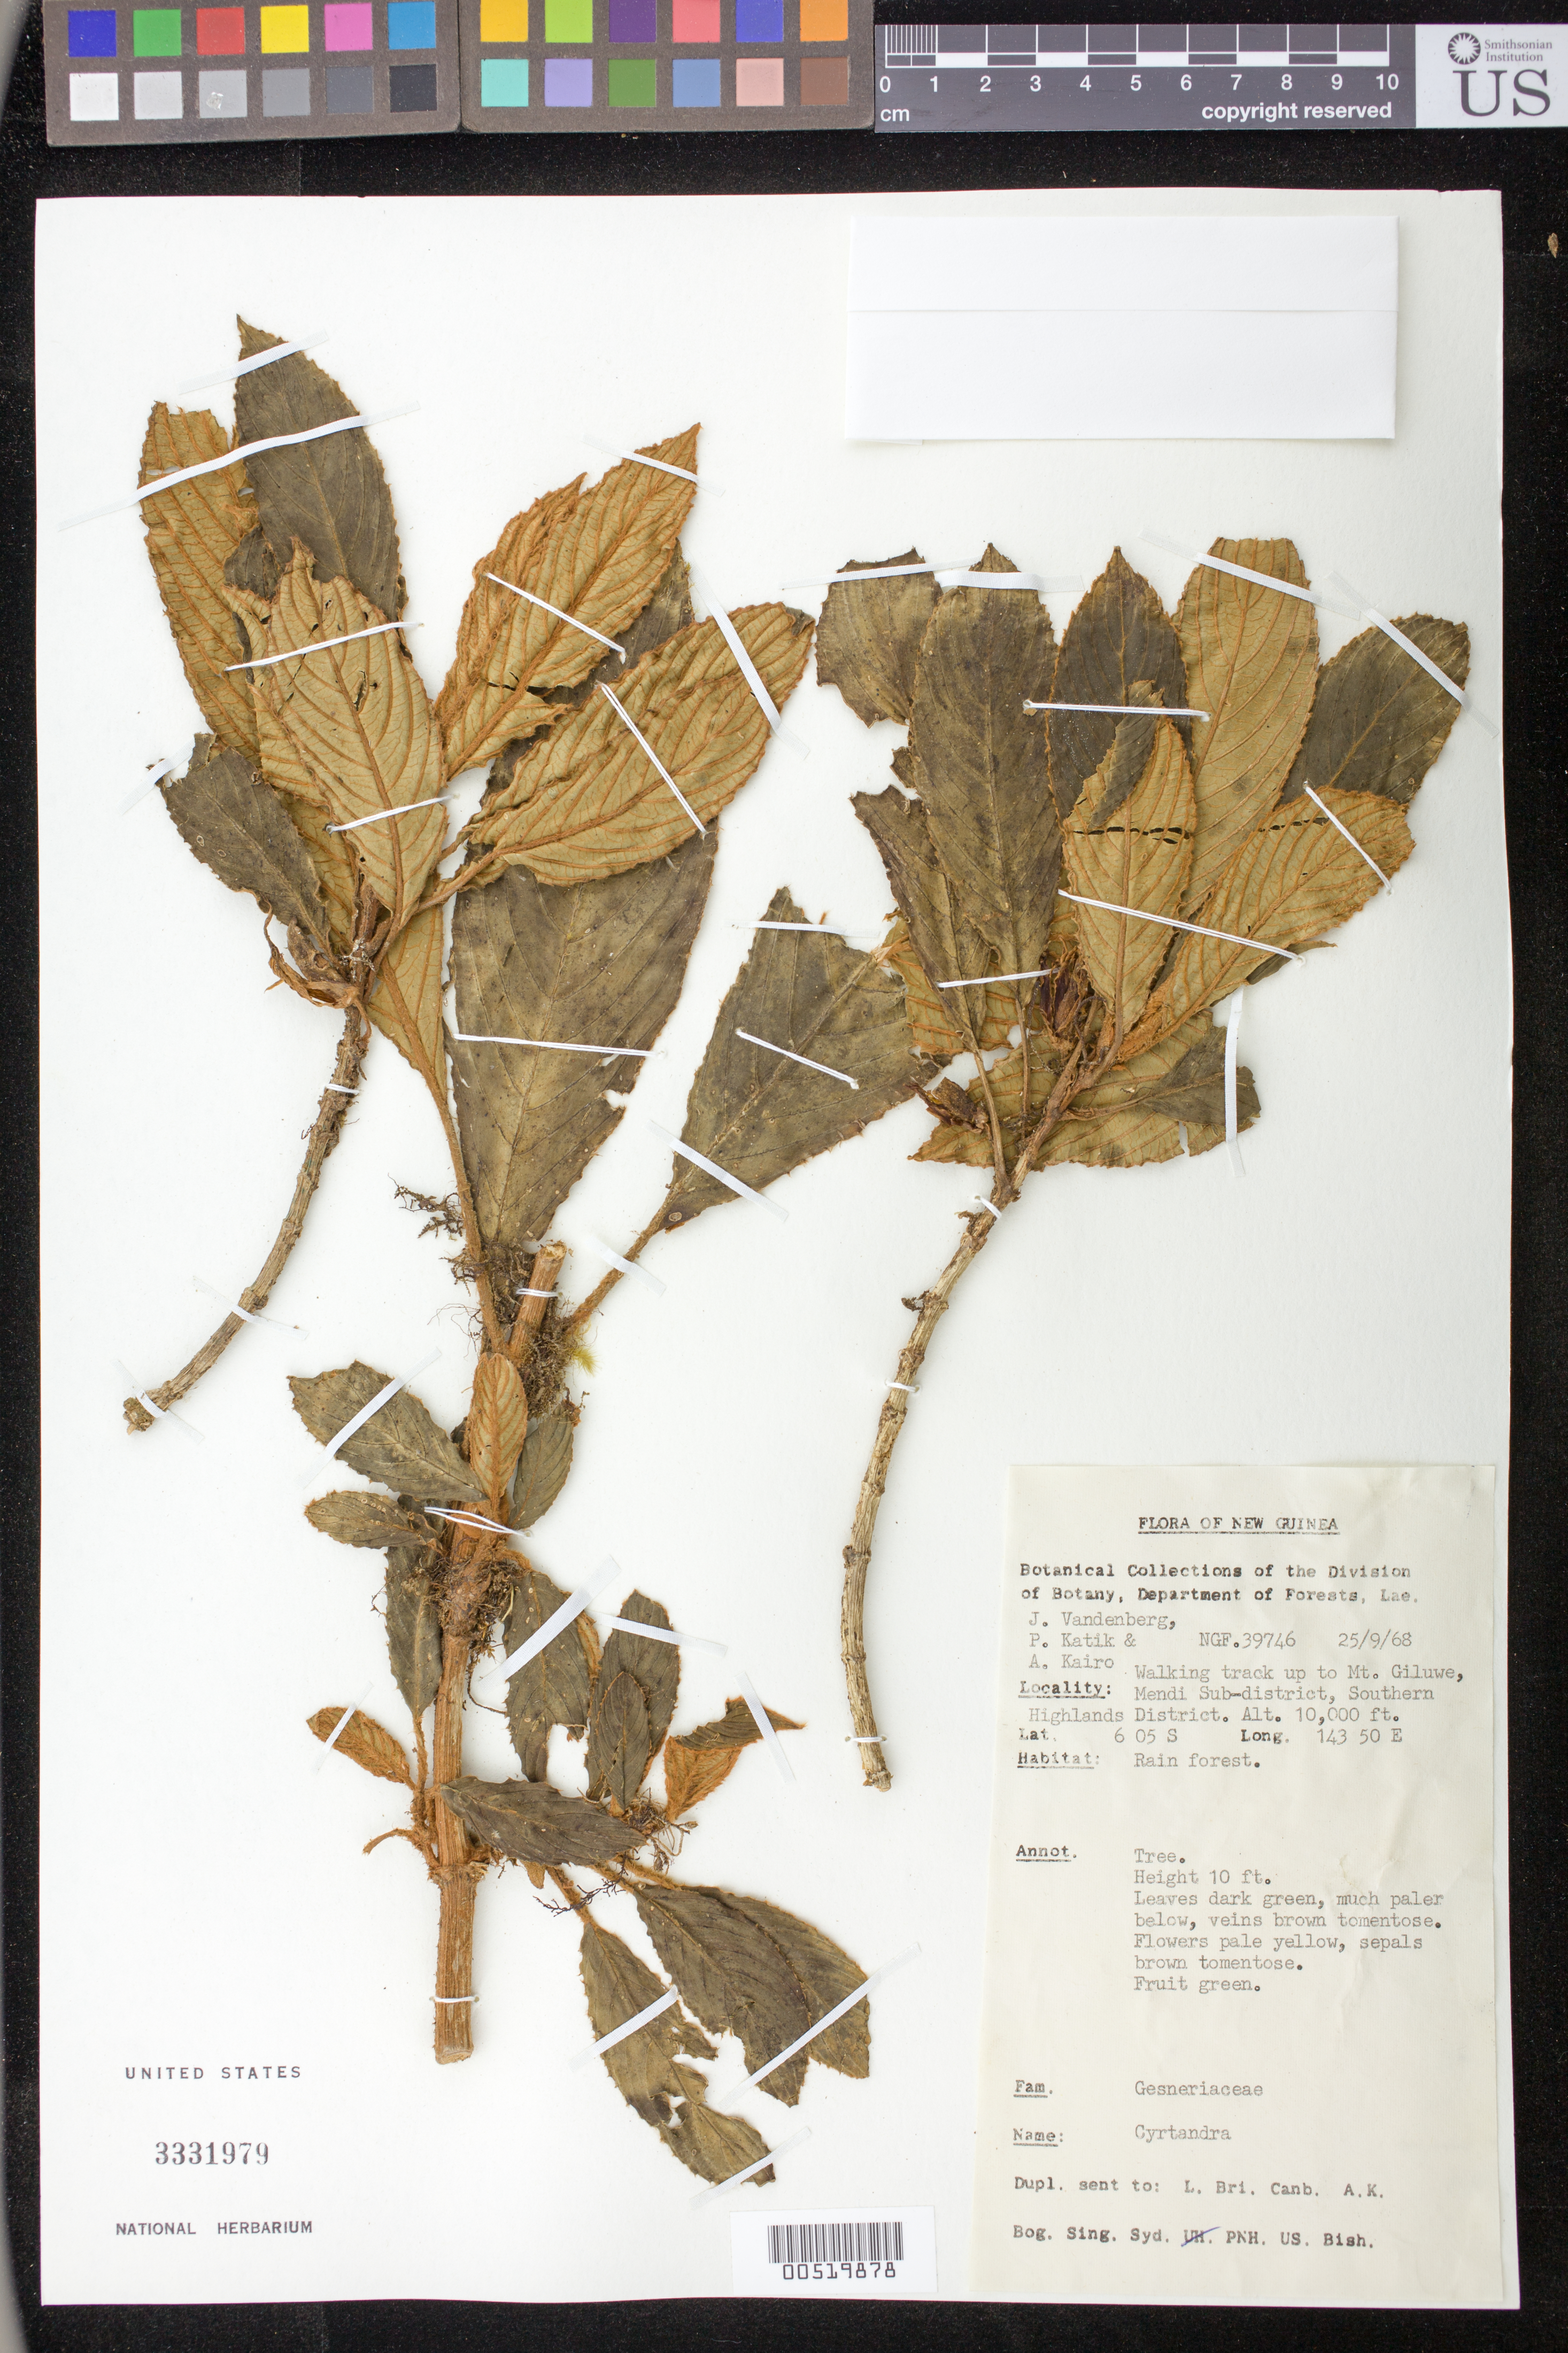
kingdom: Plantae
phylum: Tracheophyta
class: Magnoliopsida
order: Lamiales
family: Gesneriaceae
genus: Cyrtandra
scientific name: Cyrtandra sp.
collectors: J. Vandenberg, P. Katik & A. Kairo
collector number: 39746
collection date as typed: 25 Sep 1968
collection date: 1968-09-25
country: Papua New Guinea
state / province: Southern Highlands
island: New Guinea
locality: Mt. giluwe, mendi, southern highlands dist.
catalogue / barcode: US 3331979